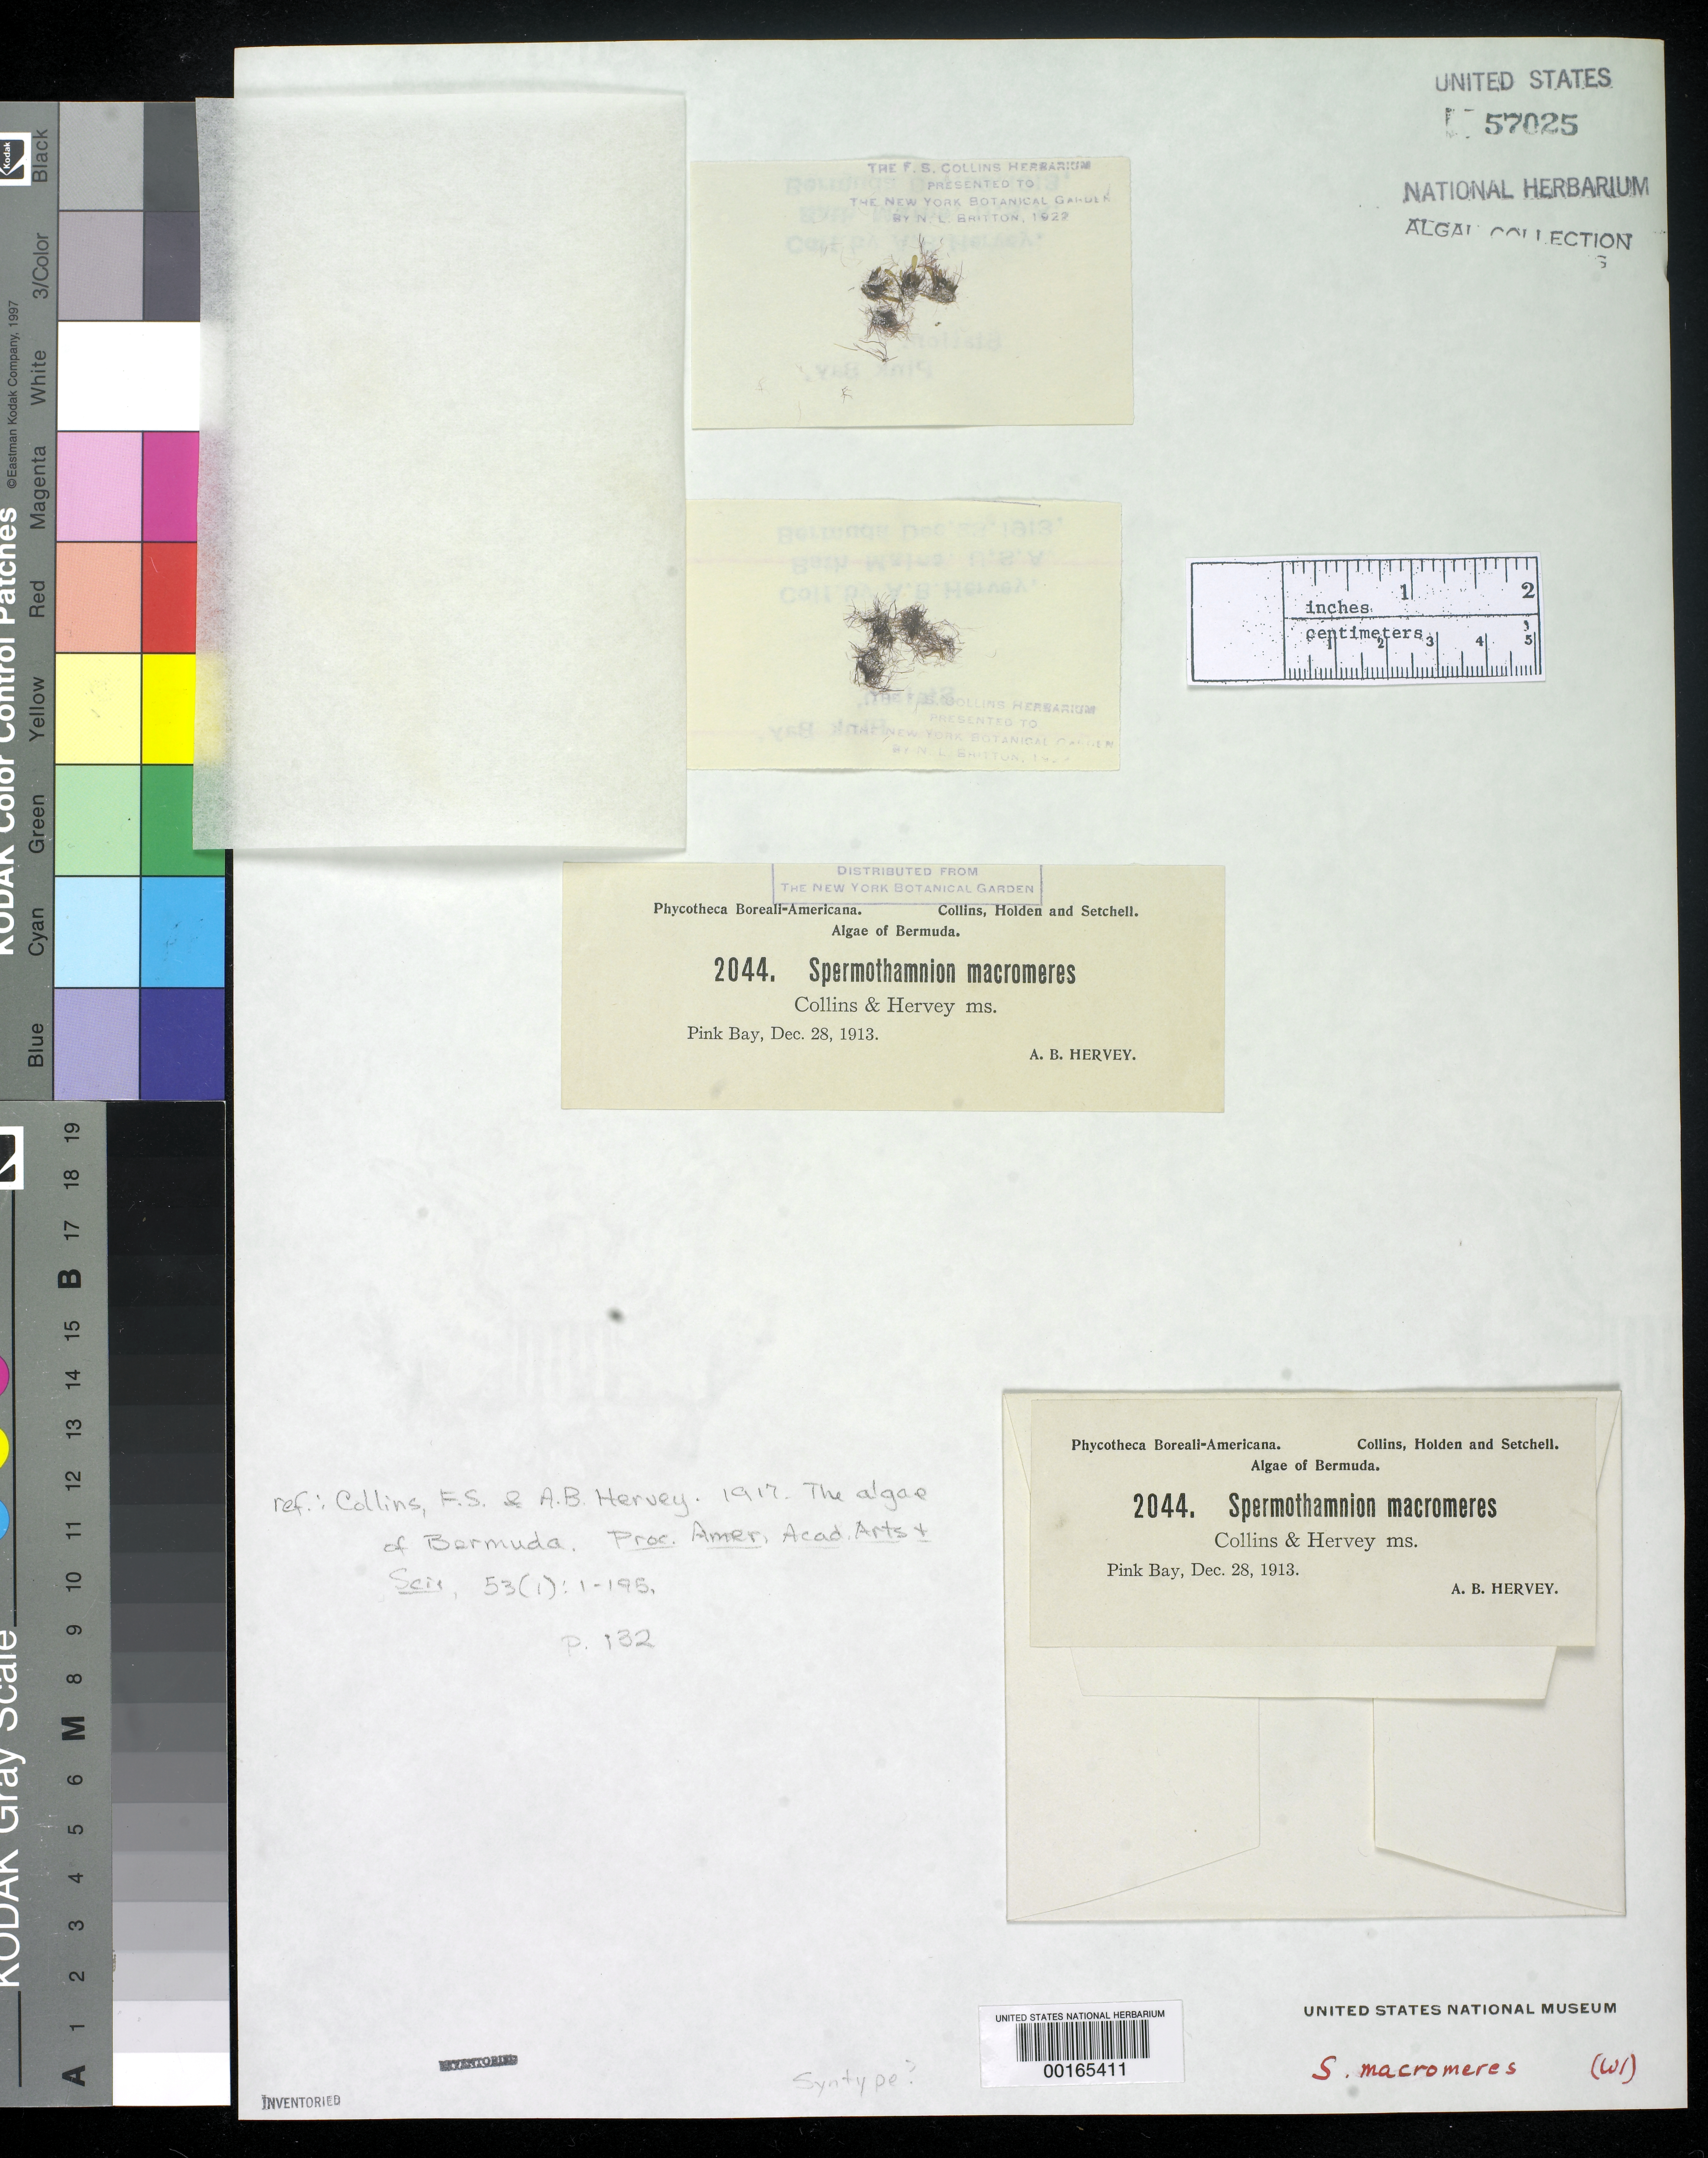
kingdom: Plantae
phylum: Rhodophyta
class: Florideophyceae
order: Ceramiales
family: Wrangeliaceae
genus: Spermothamnion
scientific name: Spermothamnion macromeres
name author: Collins & Herv.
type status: Syntype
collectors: A. B. Hervey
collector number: PB-A 2044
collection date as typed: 28 Dec 1913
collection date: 1913-12-28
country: Bermuda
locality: Pink Bay.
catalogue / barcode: US 57025